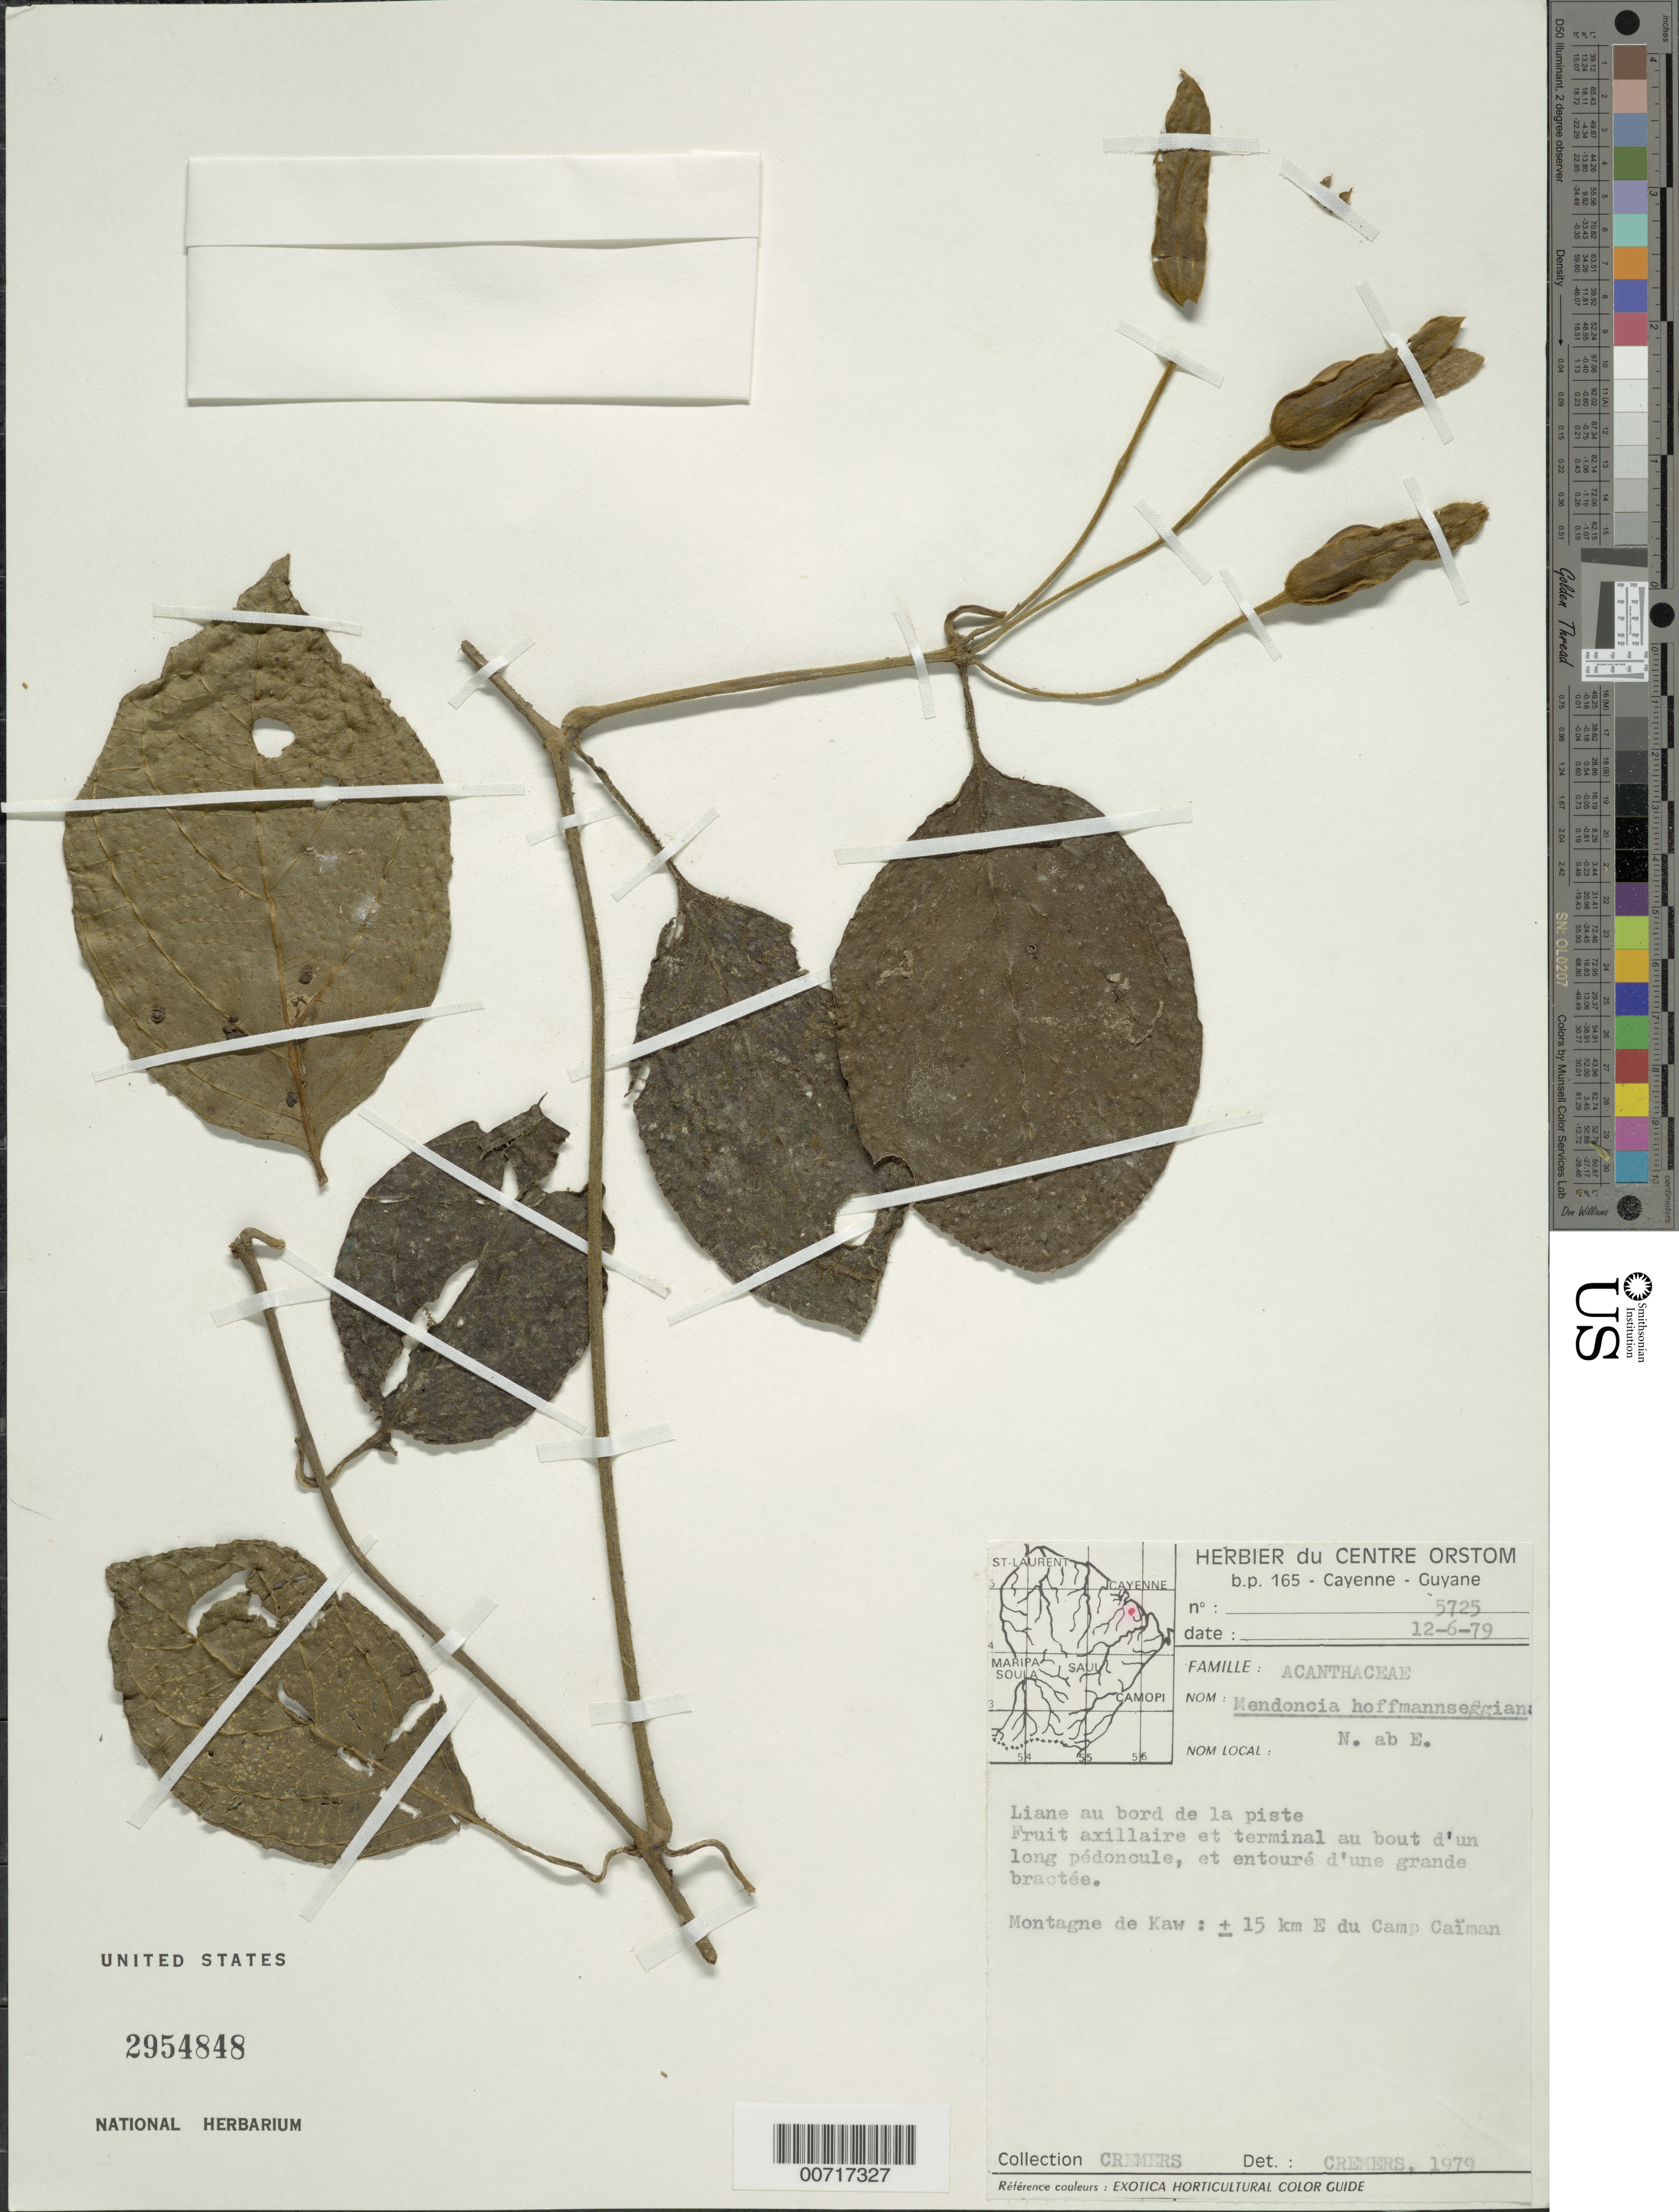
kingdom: Plantae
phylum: Tracheophyta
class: Magnoliopsida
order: Lamiales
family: Acanthaceae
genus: Mendoncia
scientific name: Mendoncia hoffmannseggiana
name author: Nees in DC.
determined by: Cremers, Georges A.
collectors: G. Cremers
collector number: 5725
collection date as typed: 12-Jun-79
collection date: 1979-06-12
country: French Guiana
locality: Montagne de Kaw, ± 15 km E of Camp Caïman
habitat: Along trail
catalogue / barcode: US 2954848